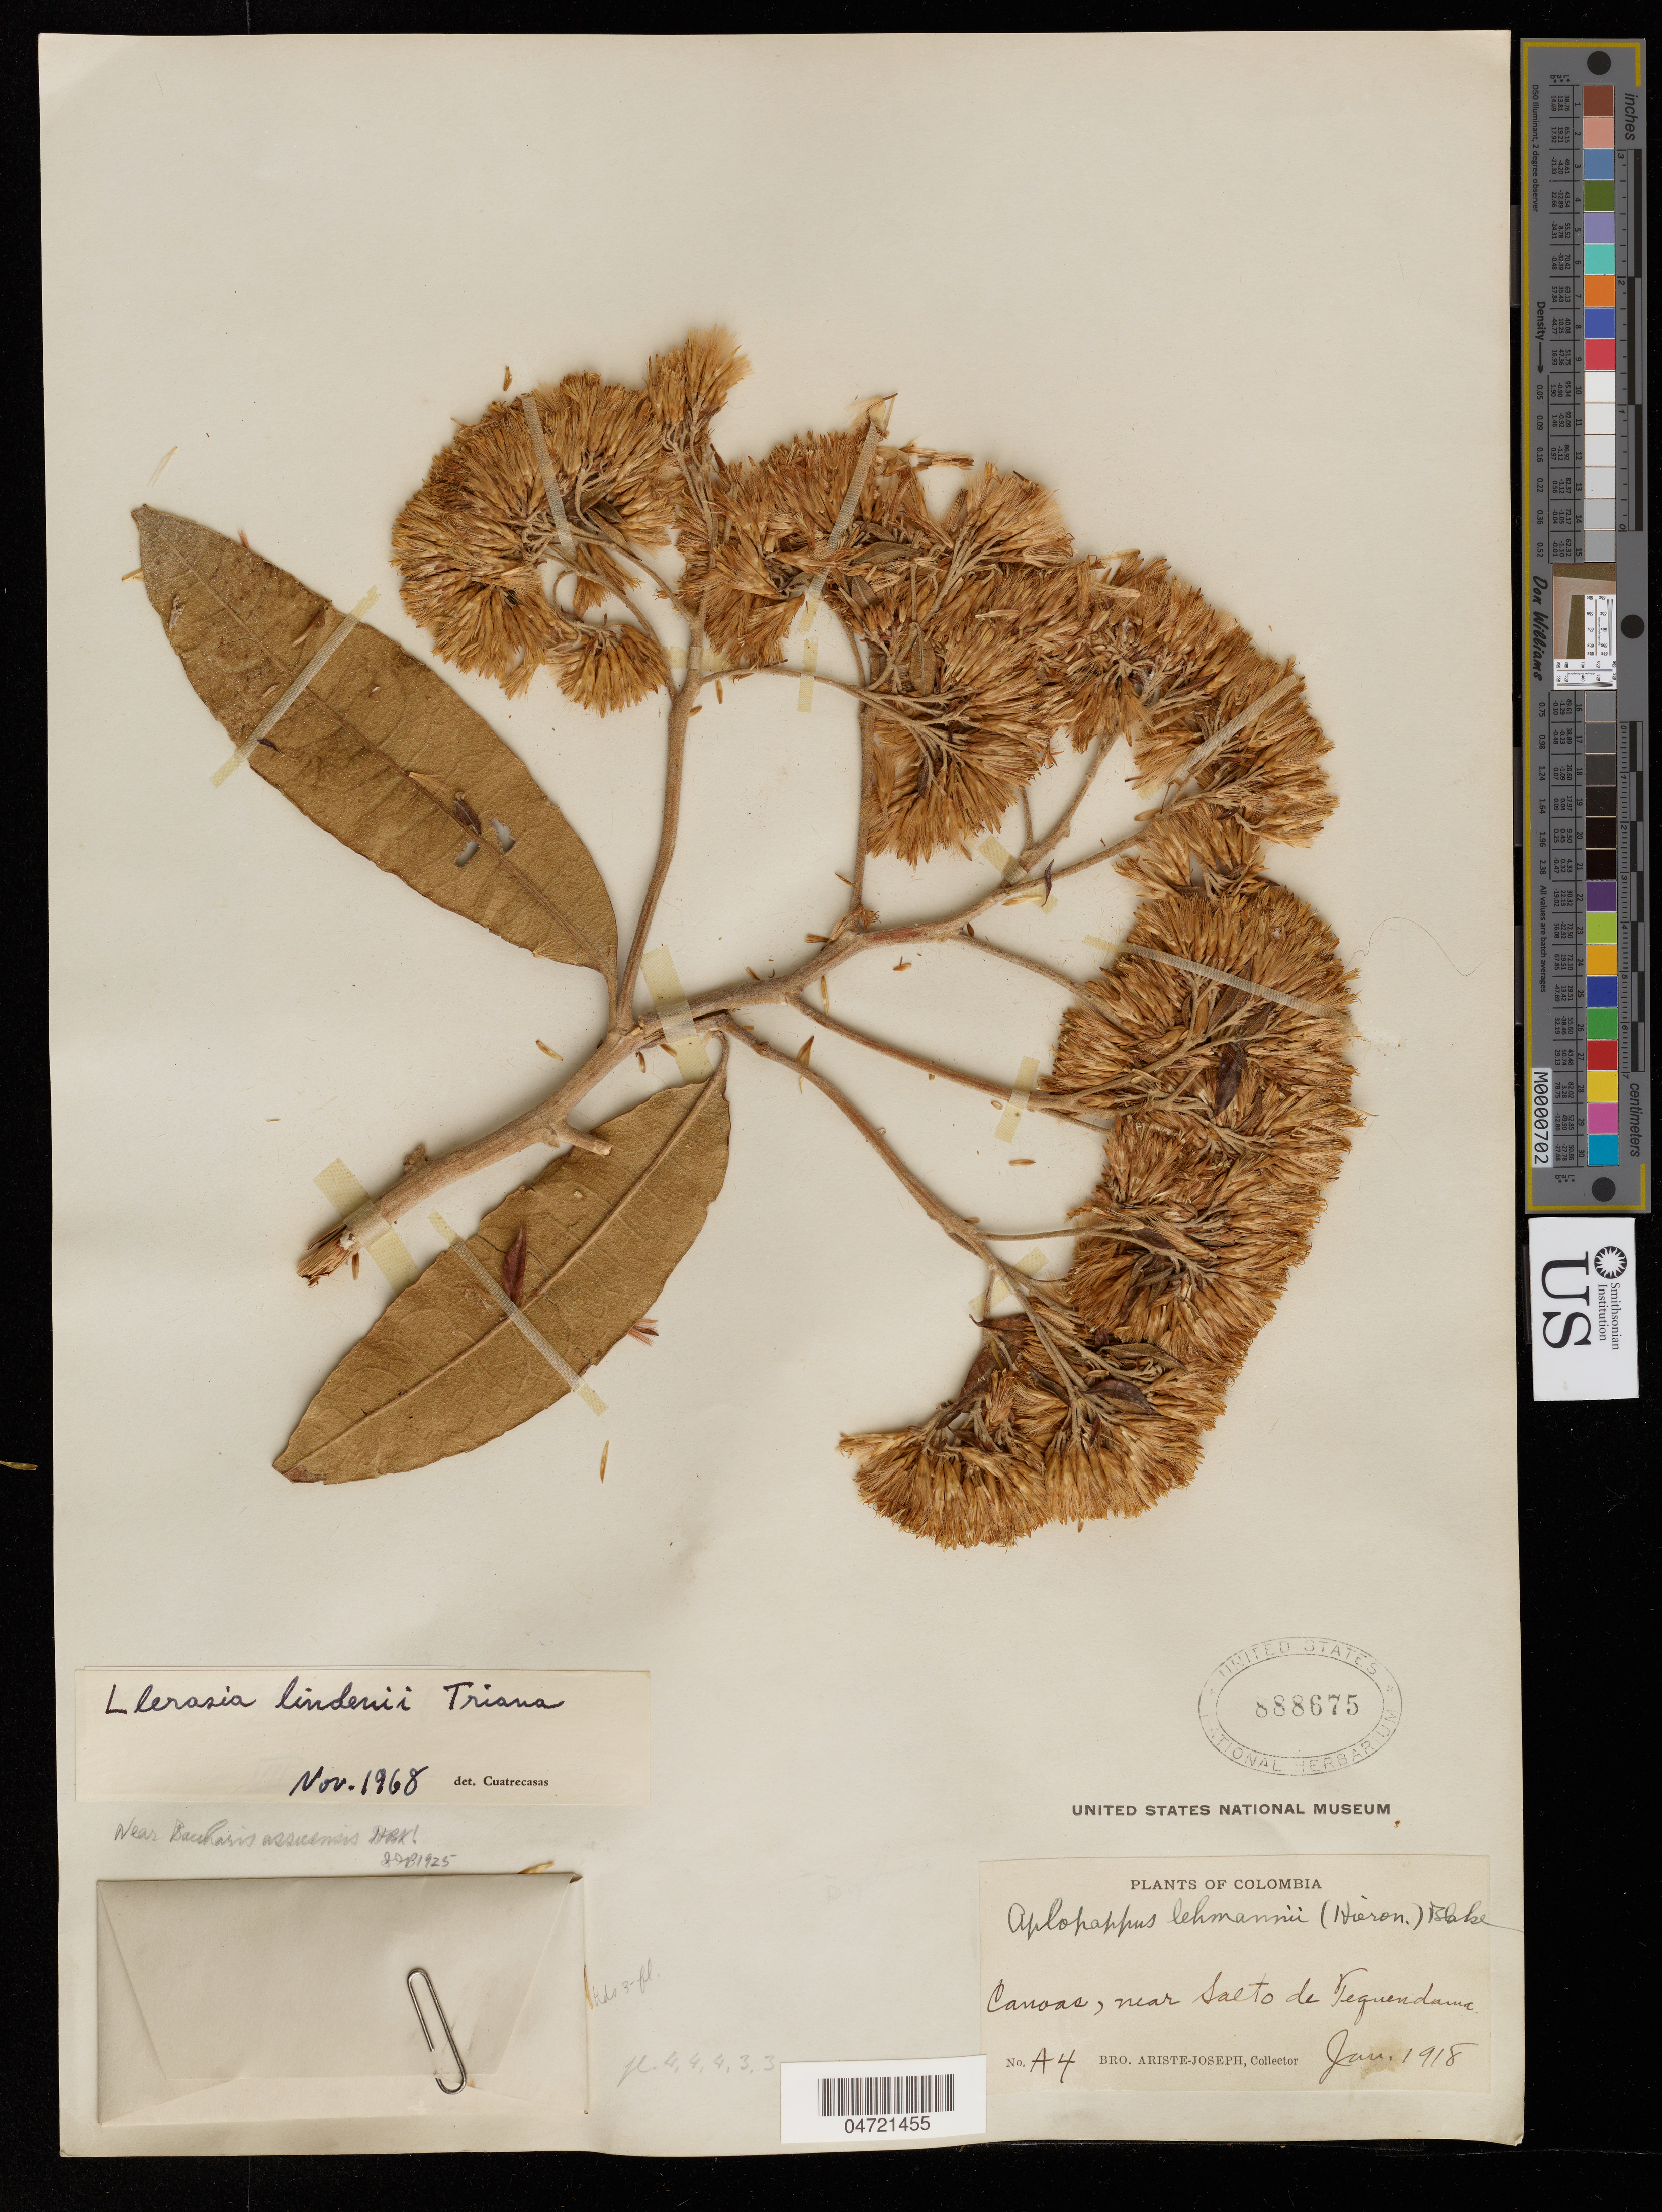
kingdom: Plantae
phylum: Tracheophyta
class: Magnoliopsida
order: Asterales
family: Asteraceae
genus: Llerasia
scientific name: Llerasia lindenii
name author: Triana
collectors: Bro. Ariste-Joseph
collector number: A4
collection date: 1918-01-10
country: Colombia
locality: Hacienda Canoas, near Salto de Tequendama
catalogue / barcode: US 888675